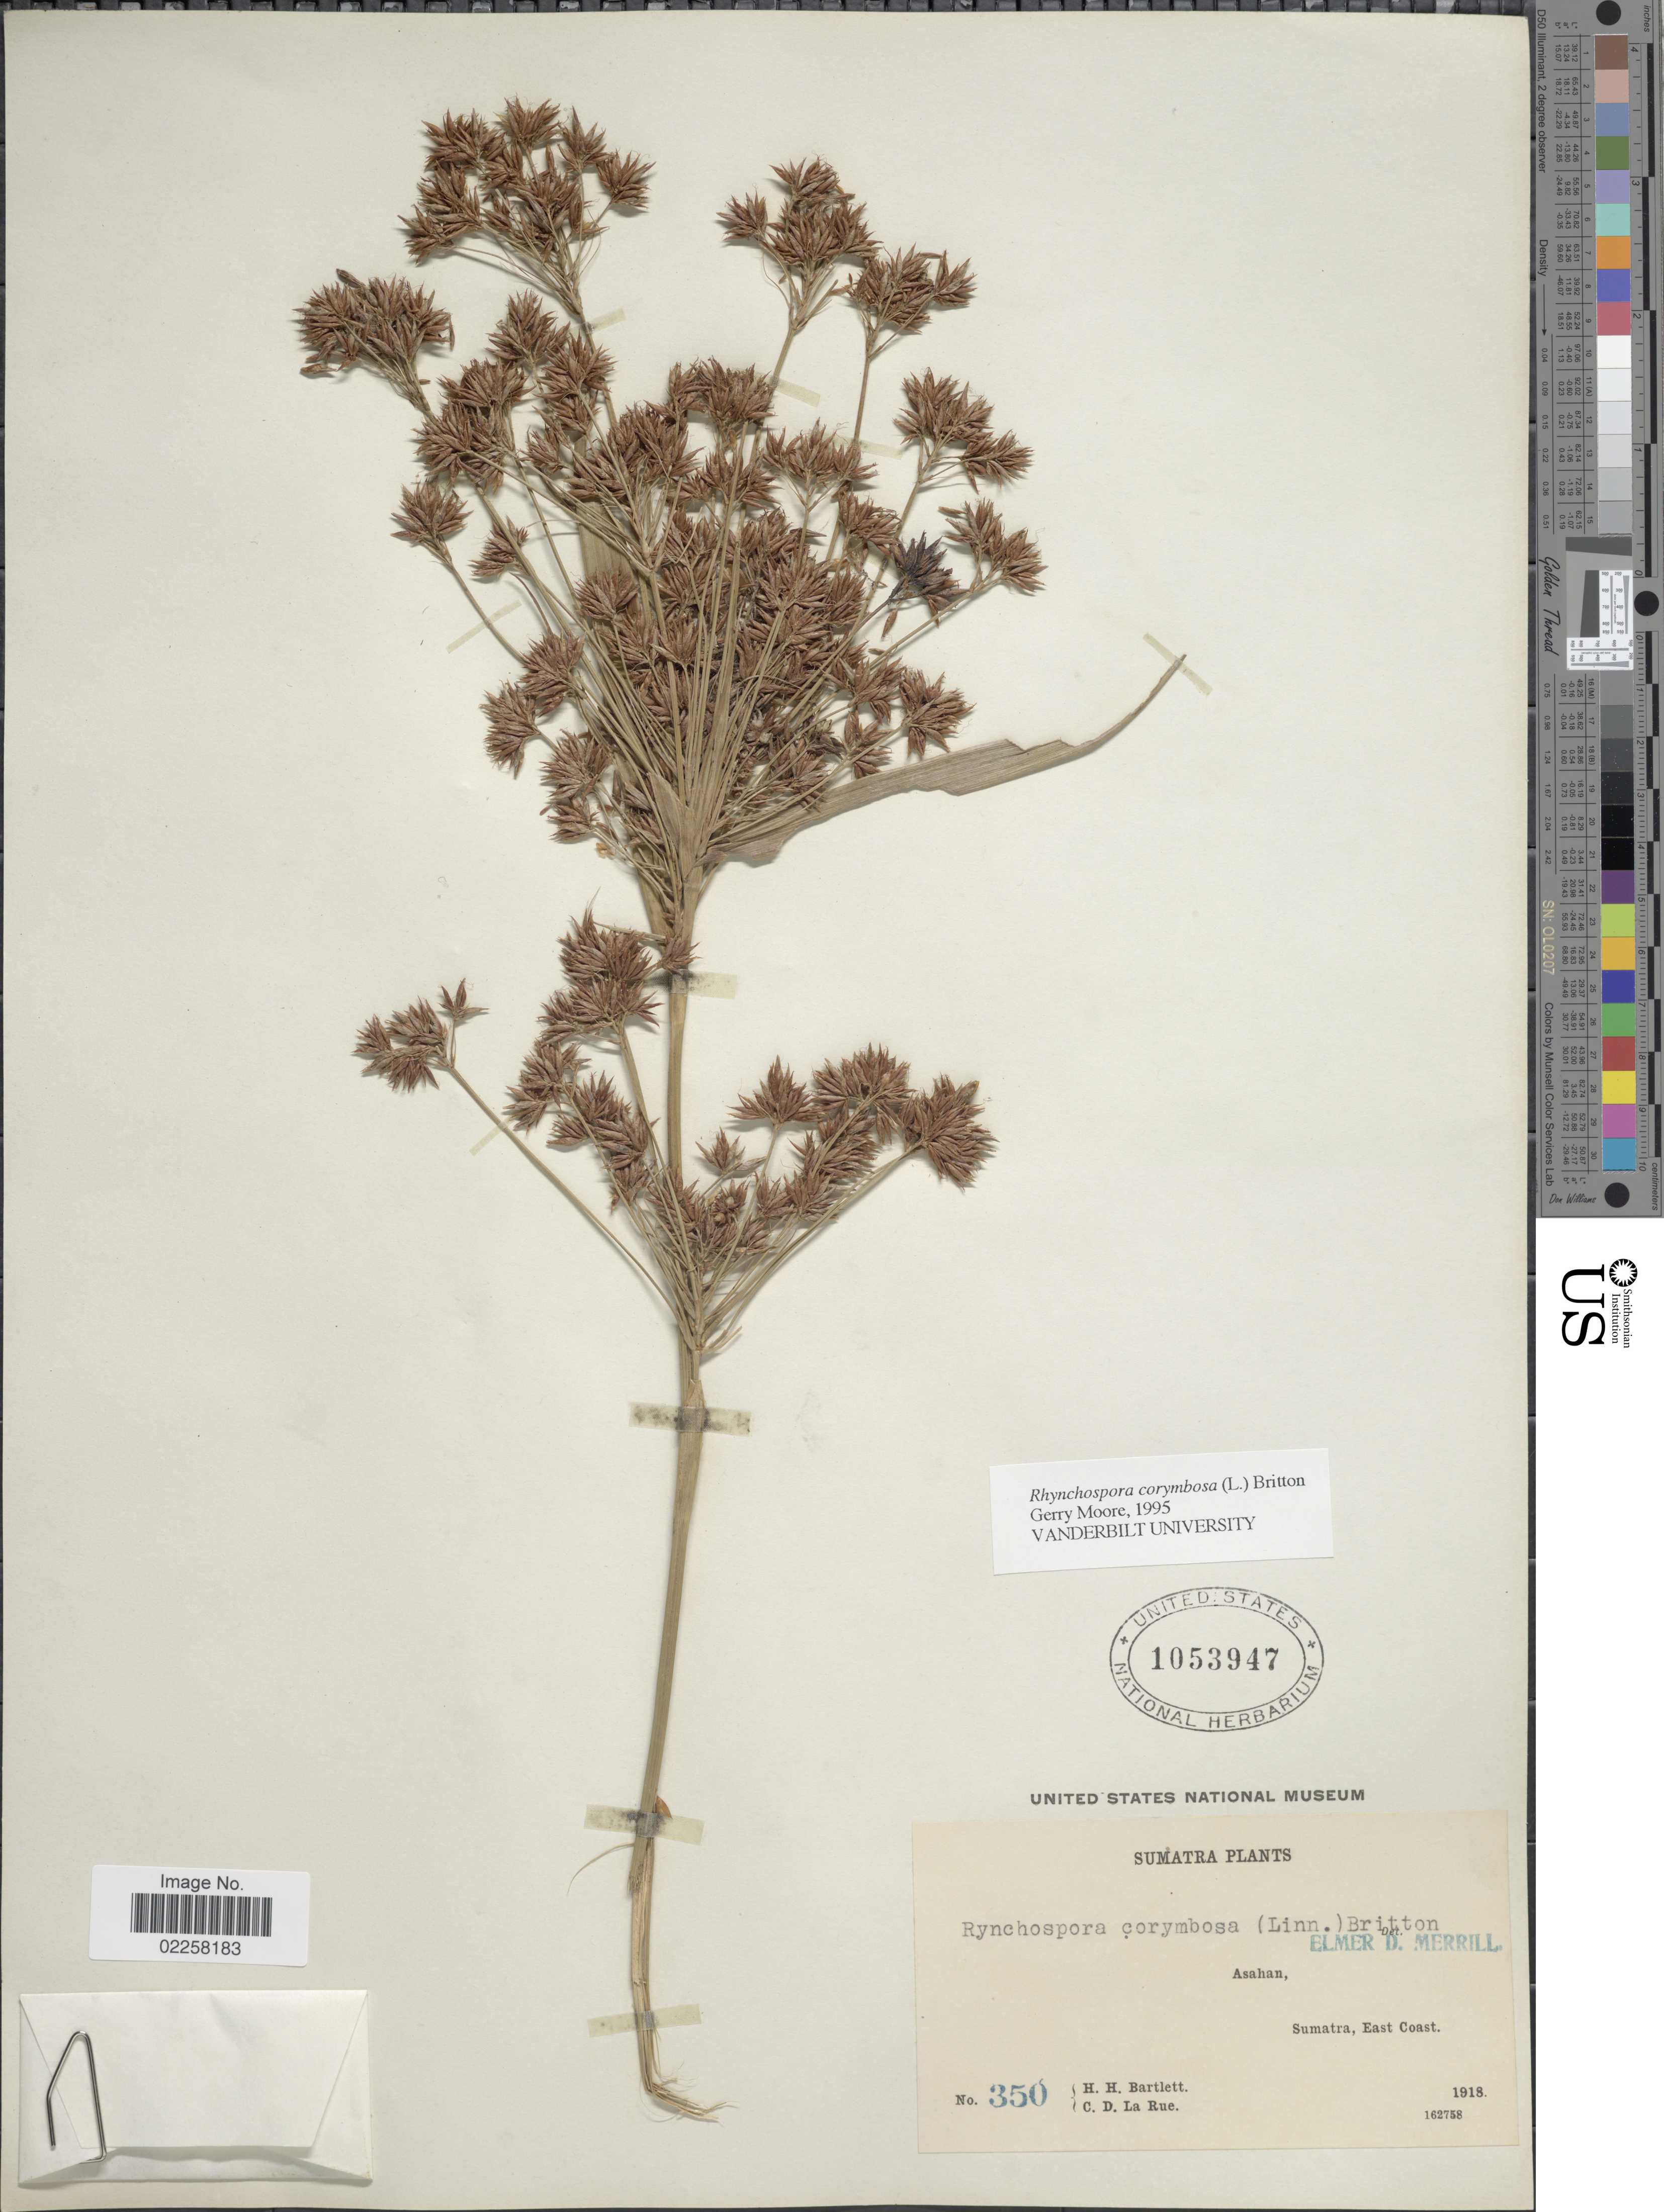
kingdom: Plantae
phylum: Tracheophyta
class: Liliopsida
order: Poales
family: Cyperaceae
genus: Rhynchospora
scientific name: Rhynchospora corymbosa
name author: (L.) Britton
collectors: H. H. Bartlett & C. La Rue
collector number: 350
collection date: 1918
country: Indonesia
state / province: Sumatra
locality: Asahan, Sumatra, East Coast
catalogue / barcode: US 1053947